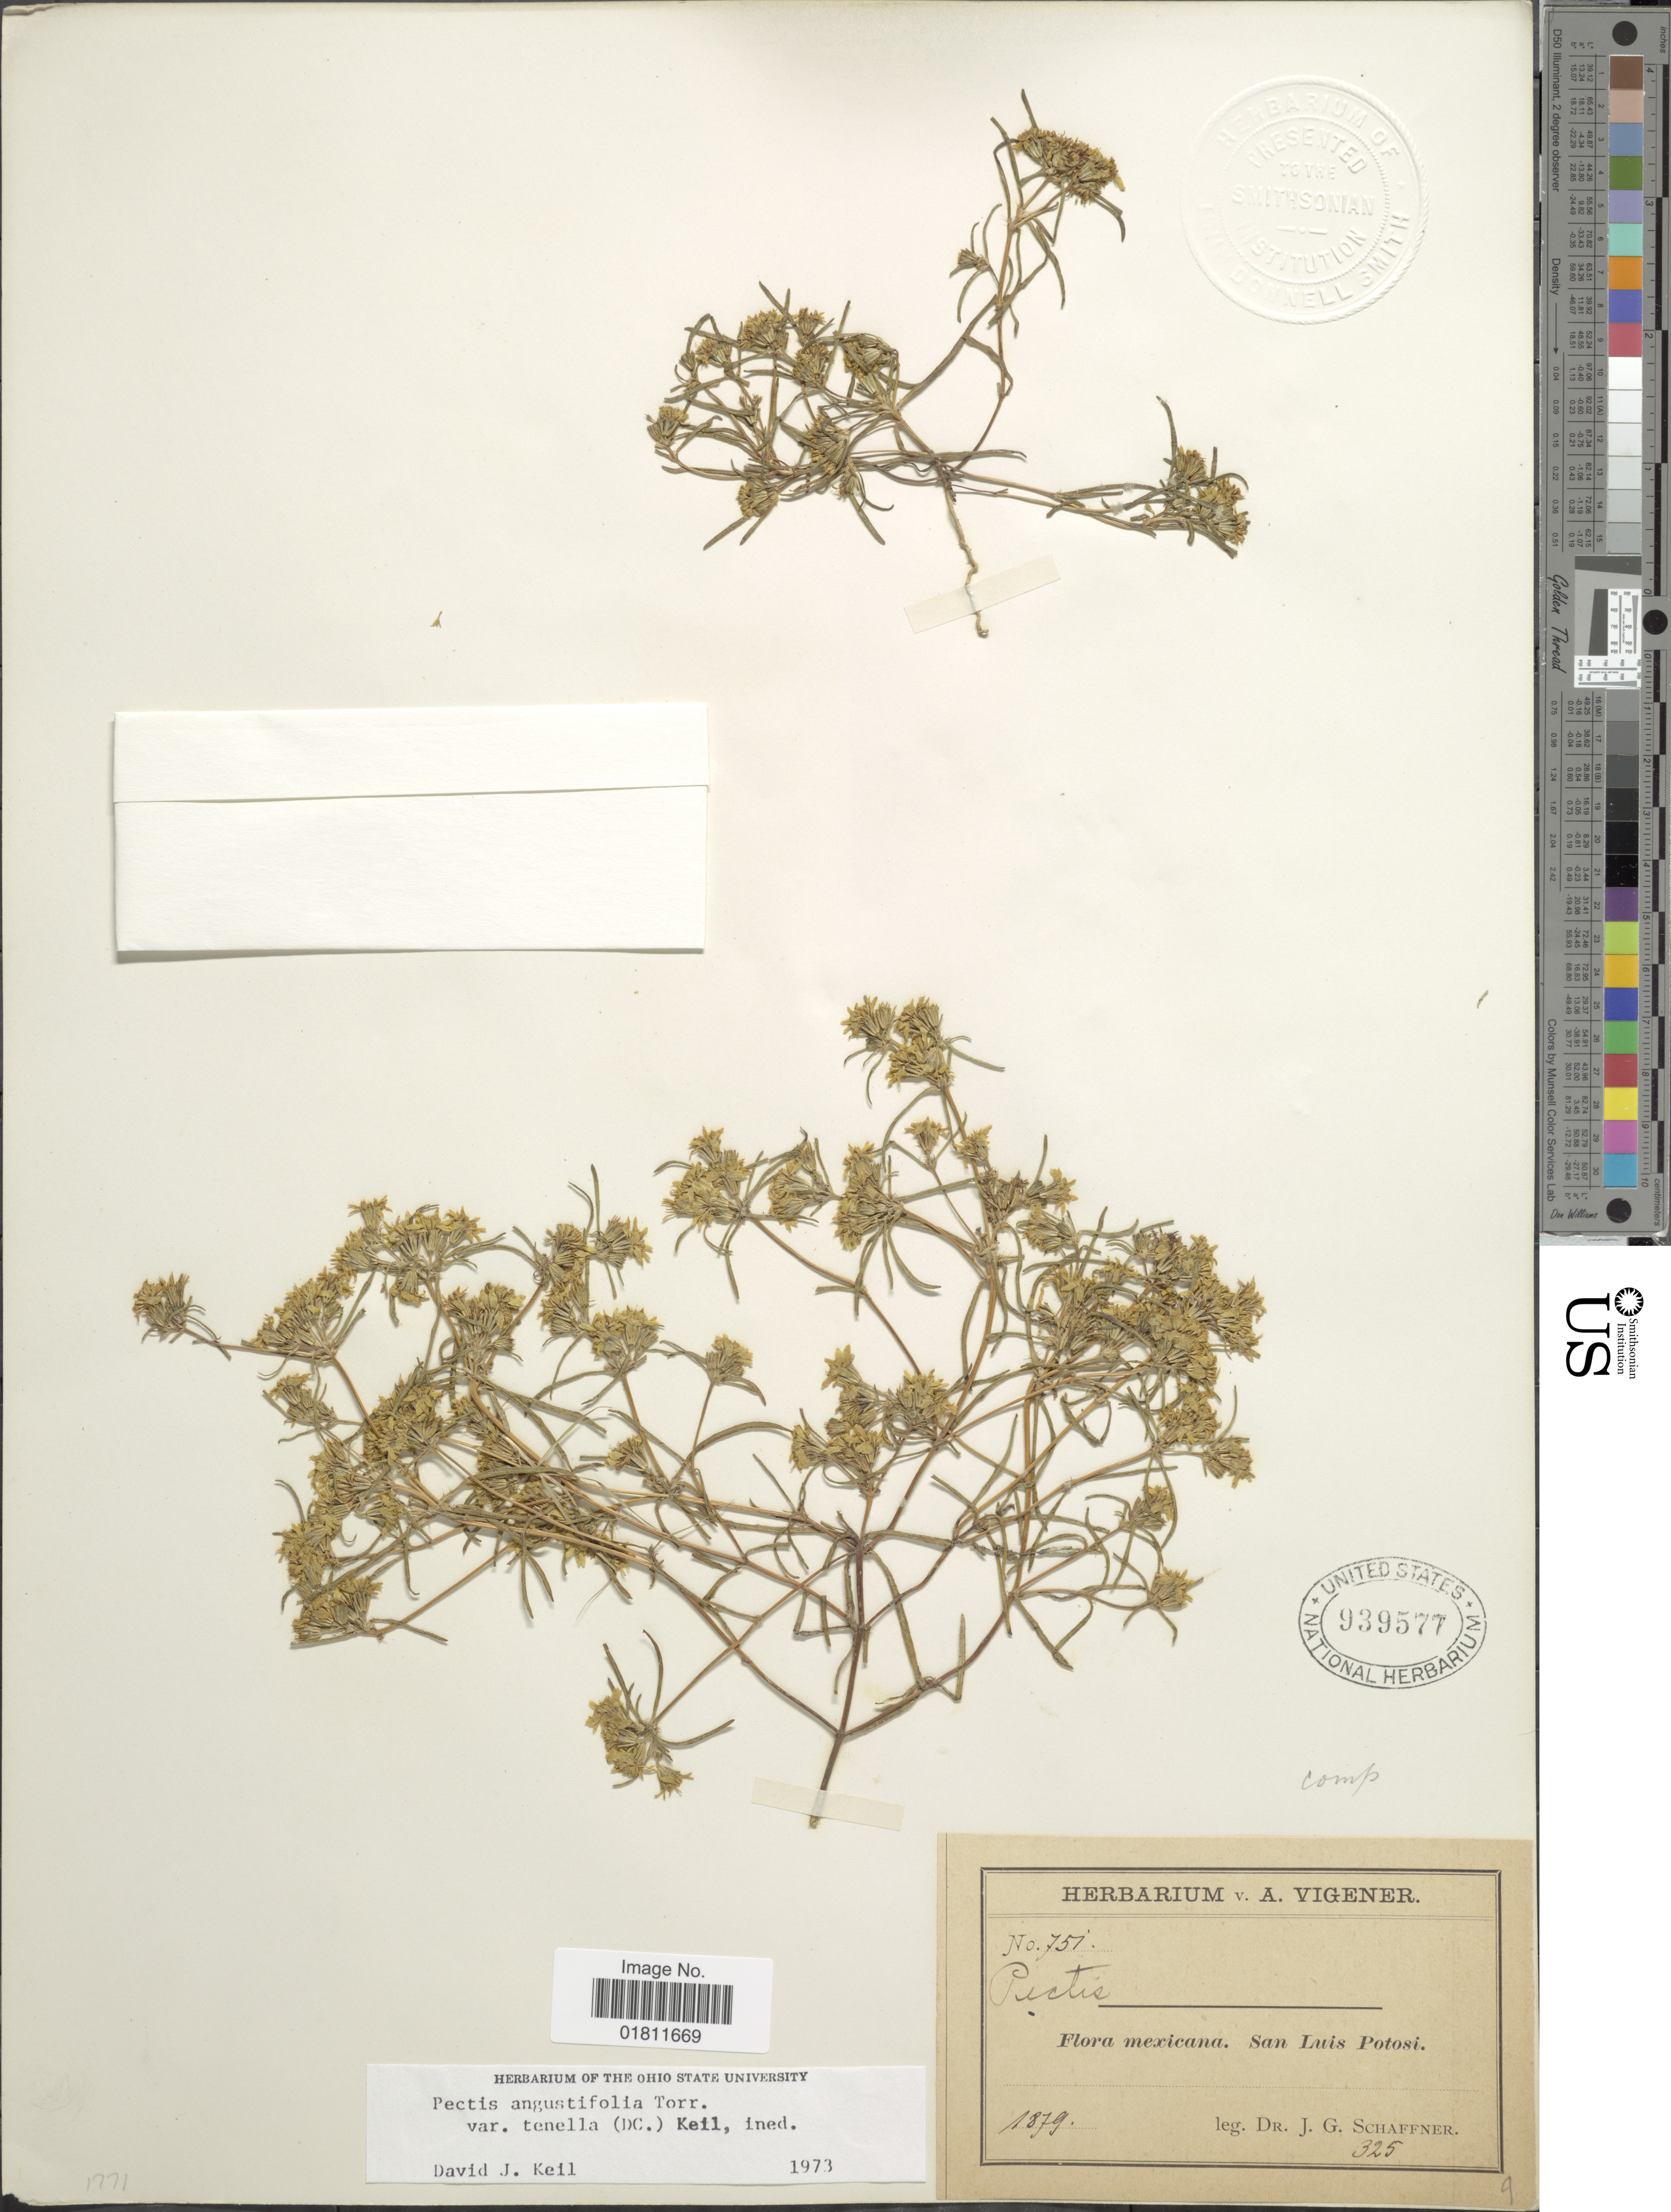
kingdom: Plantae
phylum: Tracheophyta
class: Magnoliopsida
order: Asterales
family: Asteraceae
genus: Pectis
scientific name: Pectis angustifolia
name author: Torr.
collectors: J. G. Schaffner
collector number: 751/325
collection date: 1879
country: Mexico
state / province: San Luis Potosí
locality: San Luis Potosi.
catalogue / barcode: US 939577